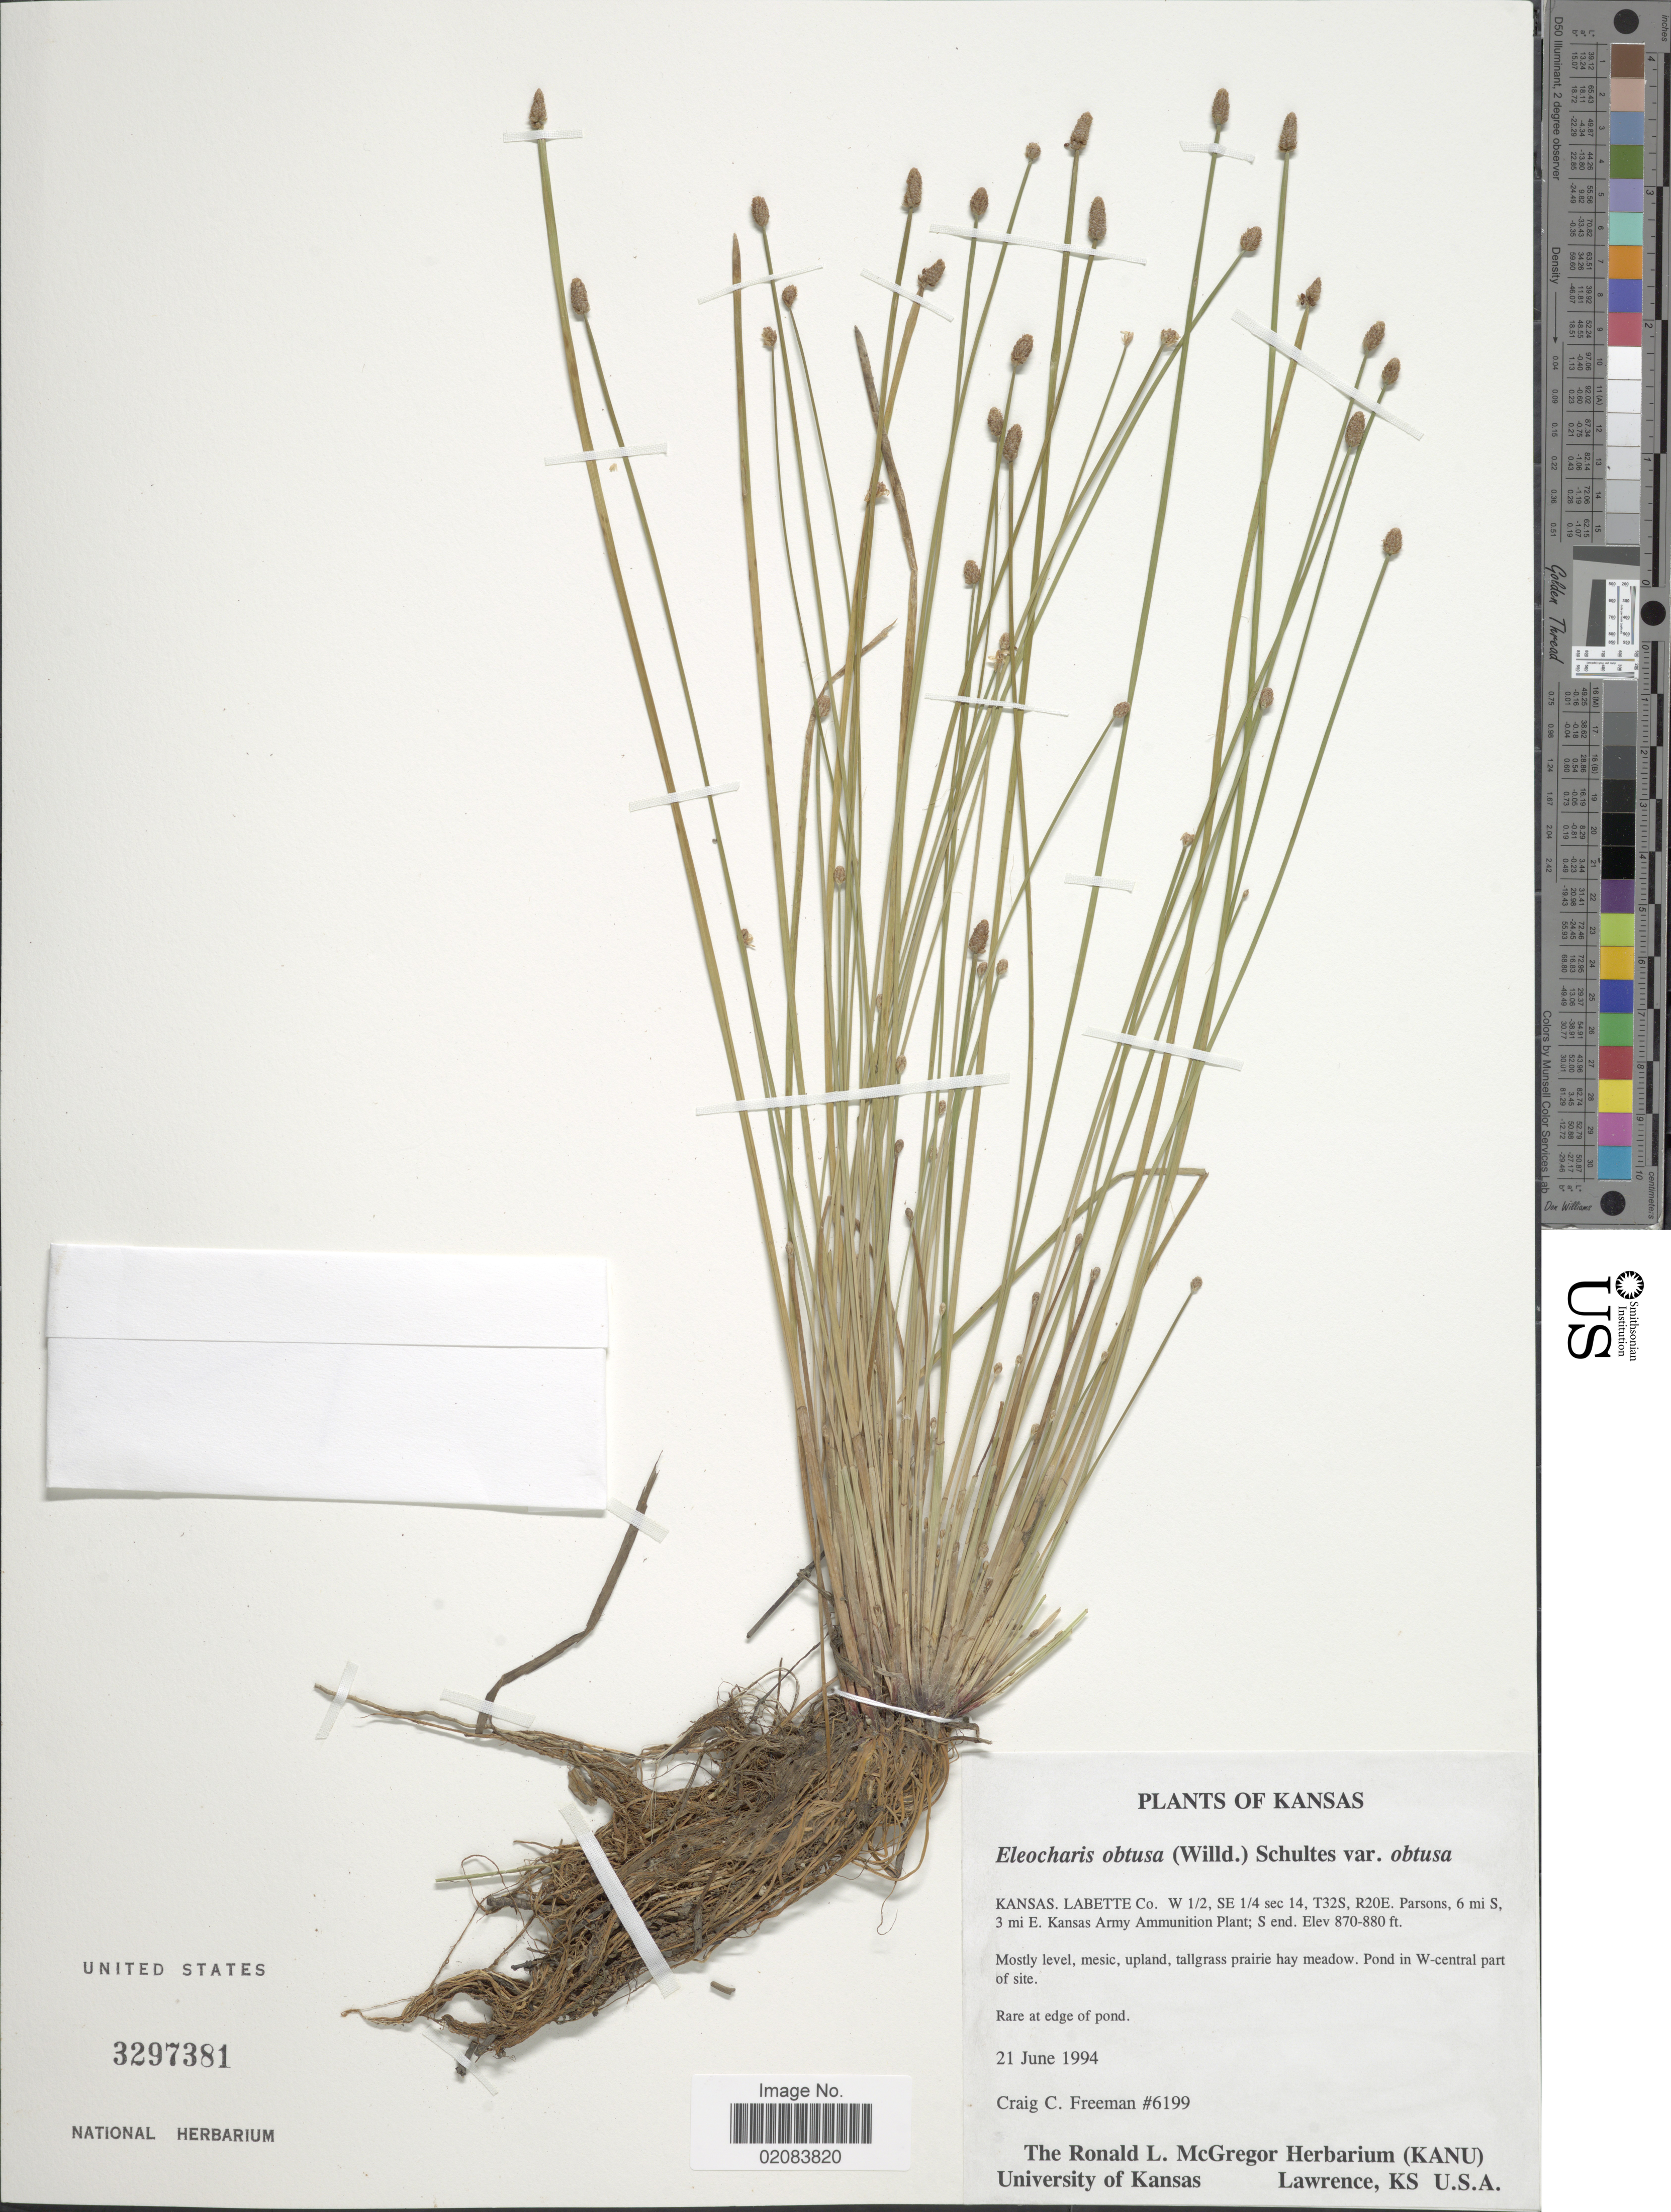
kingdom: Plantae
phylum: Tracheophyta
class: Liliopsida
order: Poales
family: Cyperaceae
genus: Eleocharis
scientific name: Eleocharis obtusa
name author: (Willd.) Schult.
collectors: C. C. Freeman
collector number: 6199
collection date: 1994-06-21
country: United States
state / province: Kansas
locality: Labette Co. W 1/2, SE 1/4 sec 14, T32S, R20E. Parsons, 6 mi S, 3 mi E. Kansas Army Ammunition Plant; S end. Pond in W-central part of site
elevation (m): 265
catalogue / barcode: US 3297381